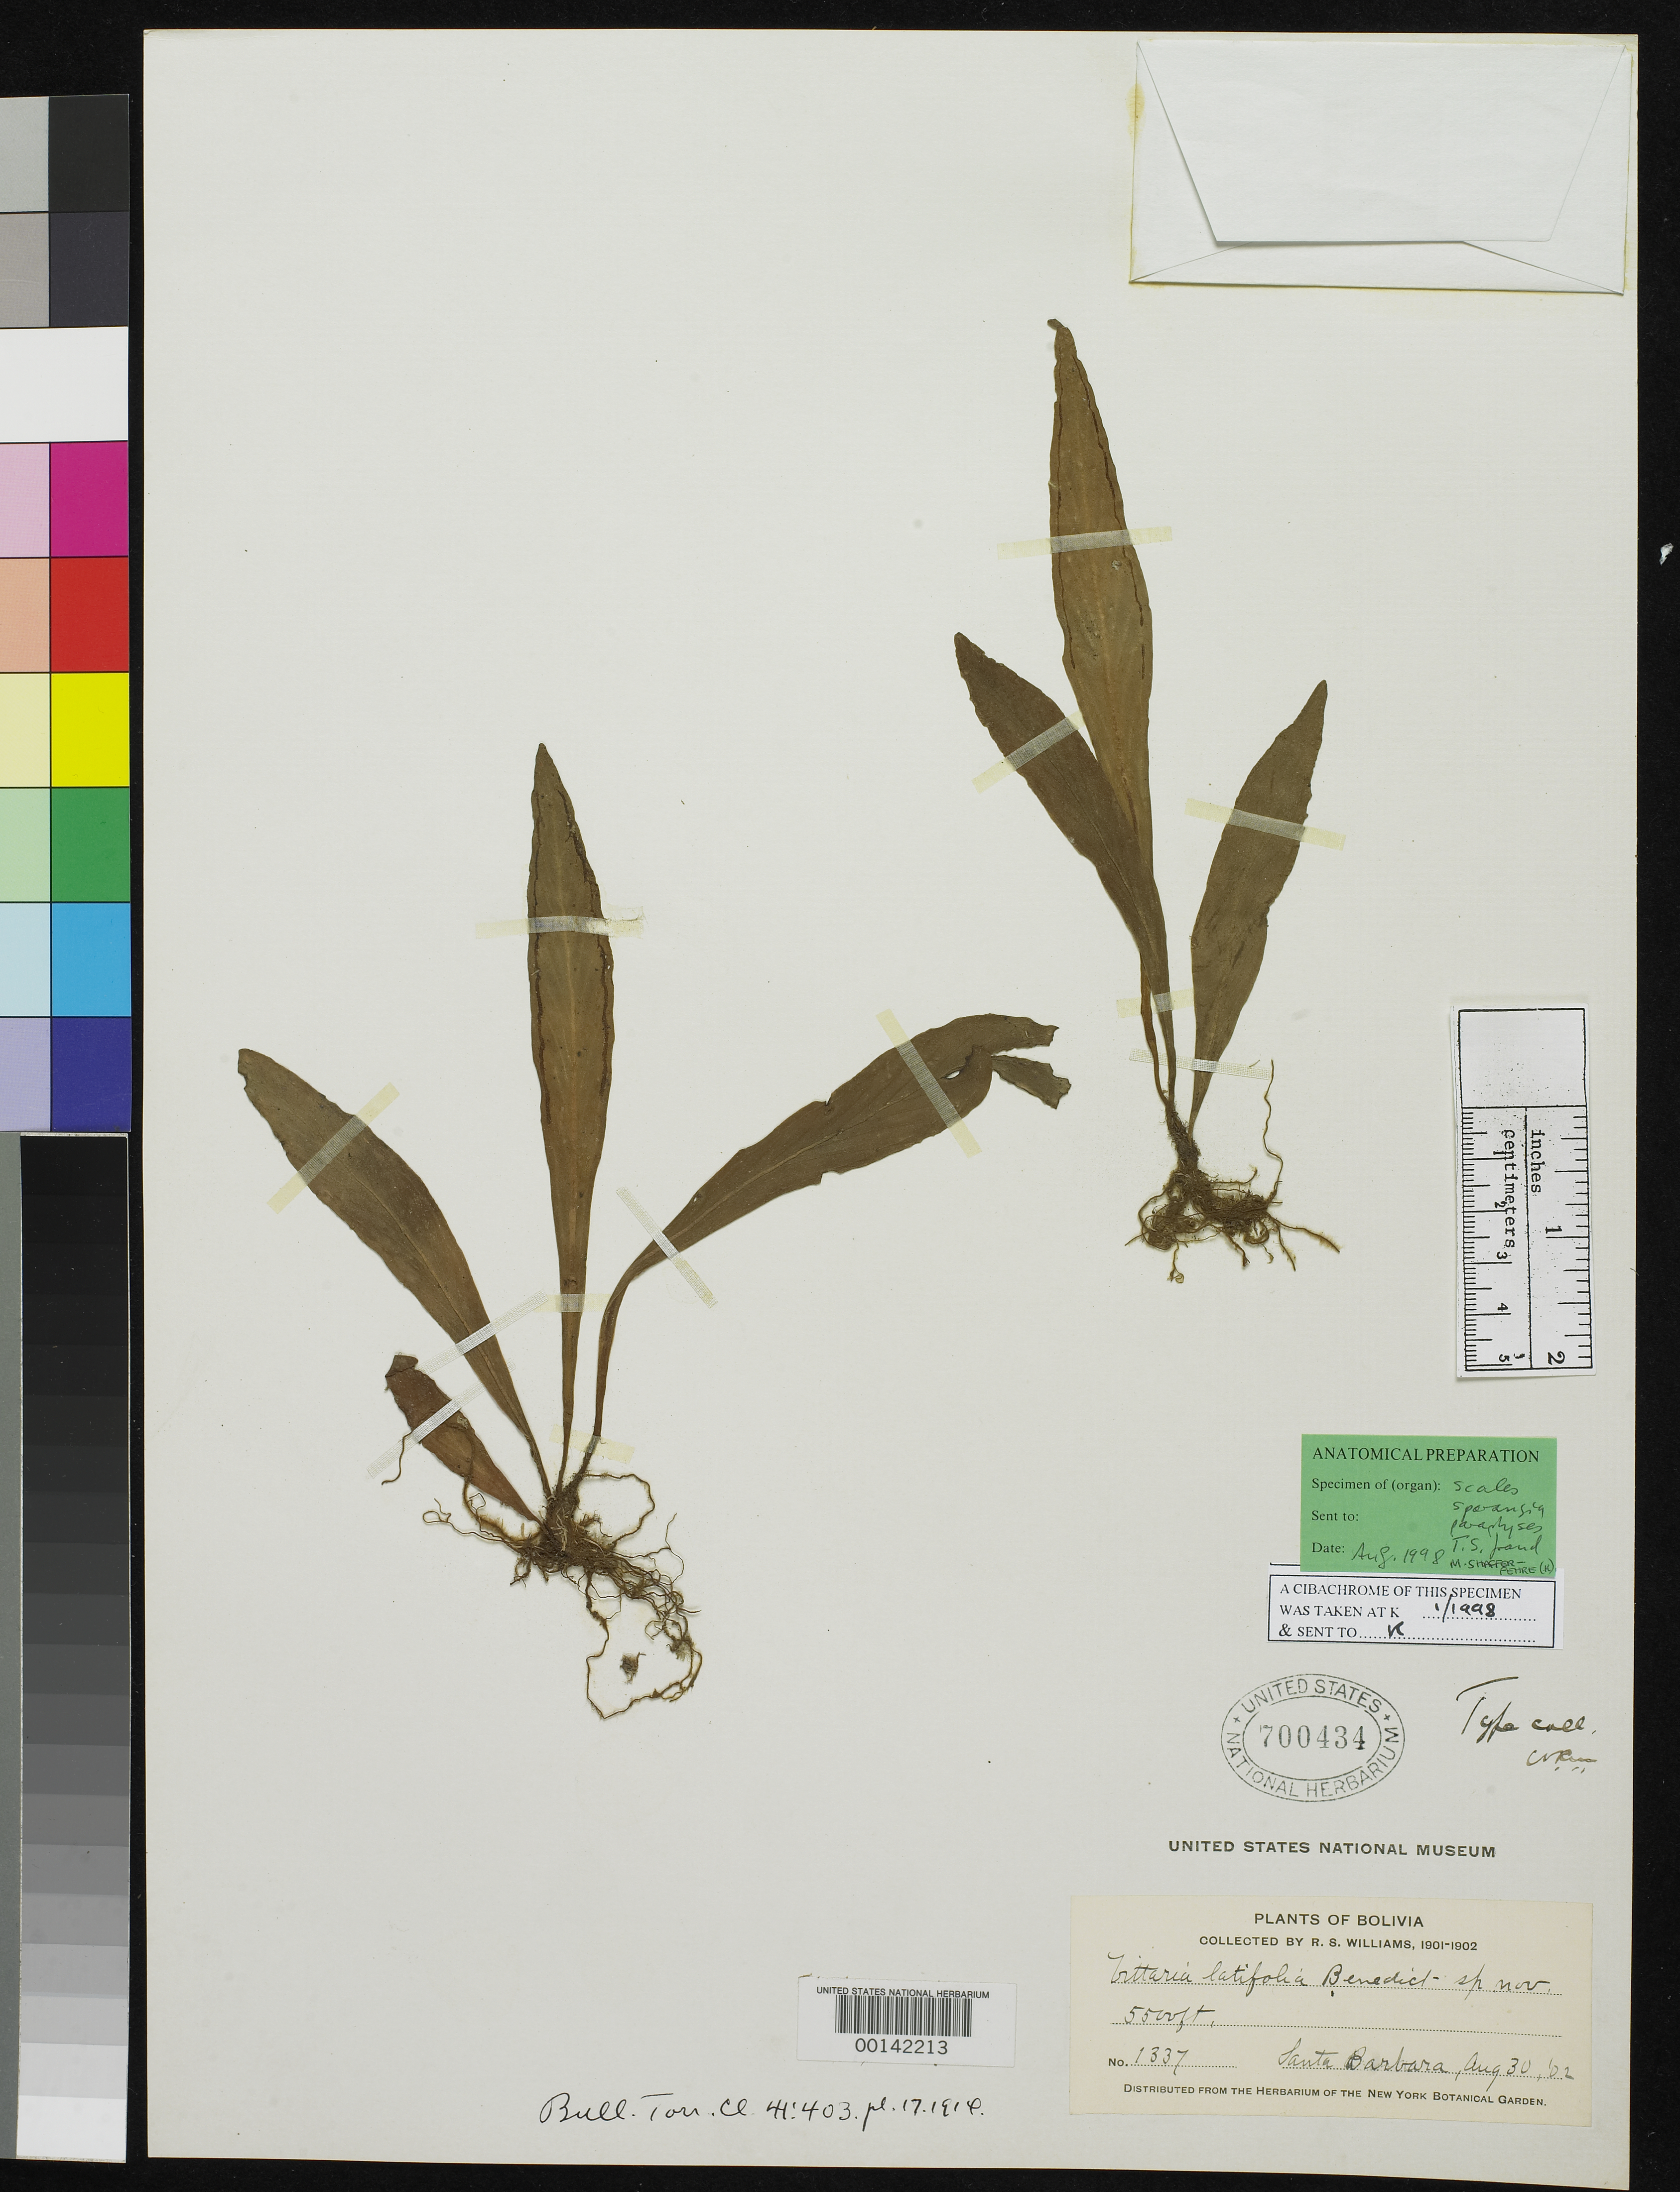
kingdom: Plantae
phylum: Tracheophyta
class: Polypodiopsida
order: Polypodiales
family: Pteridaceae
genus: Vittaria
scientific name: Vittaria latifolia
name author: Benedict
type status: Type Collection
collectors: R. S. Williams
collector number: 1337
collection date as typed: Aug. 30, '02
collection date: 1902-08-30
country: Bolivia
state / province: La Paz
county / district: Franz Tamayo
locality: Santa Barbara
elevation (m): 1676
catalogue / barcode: US 700434